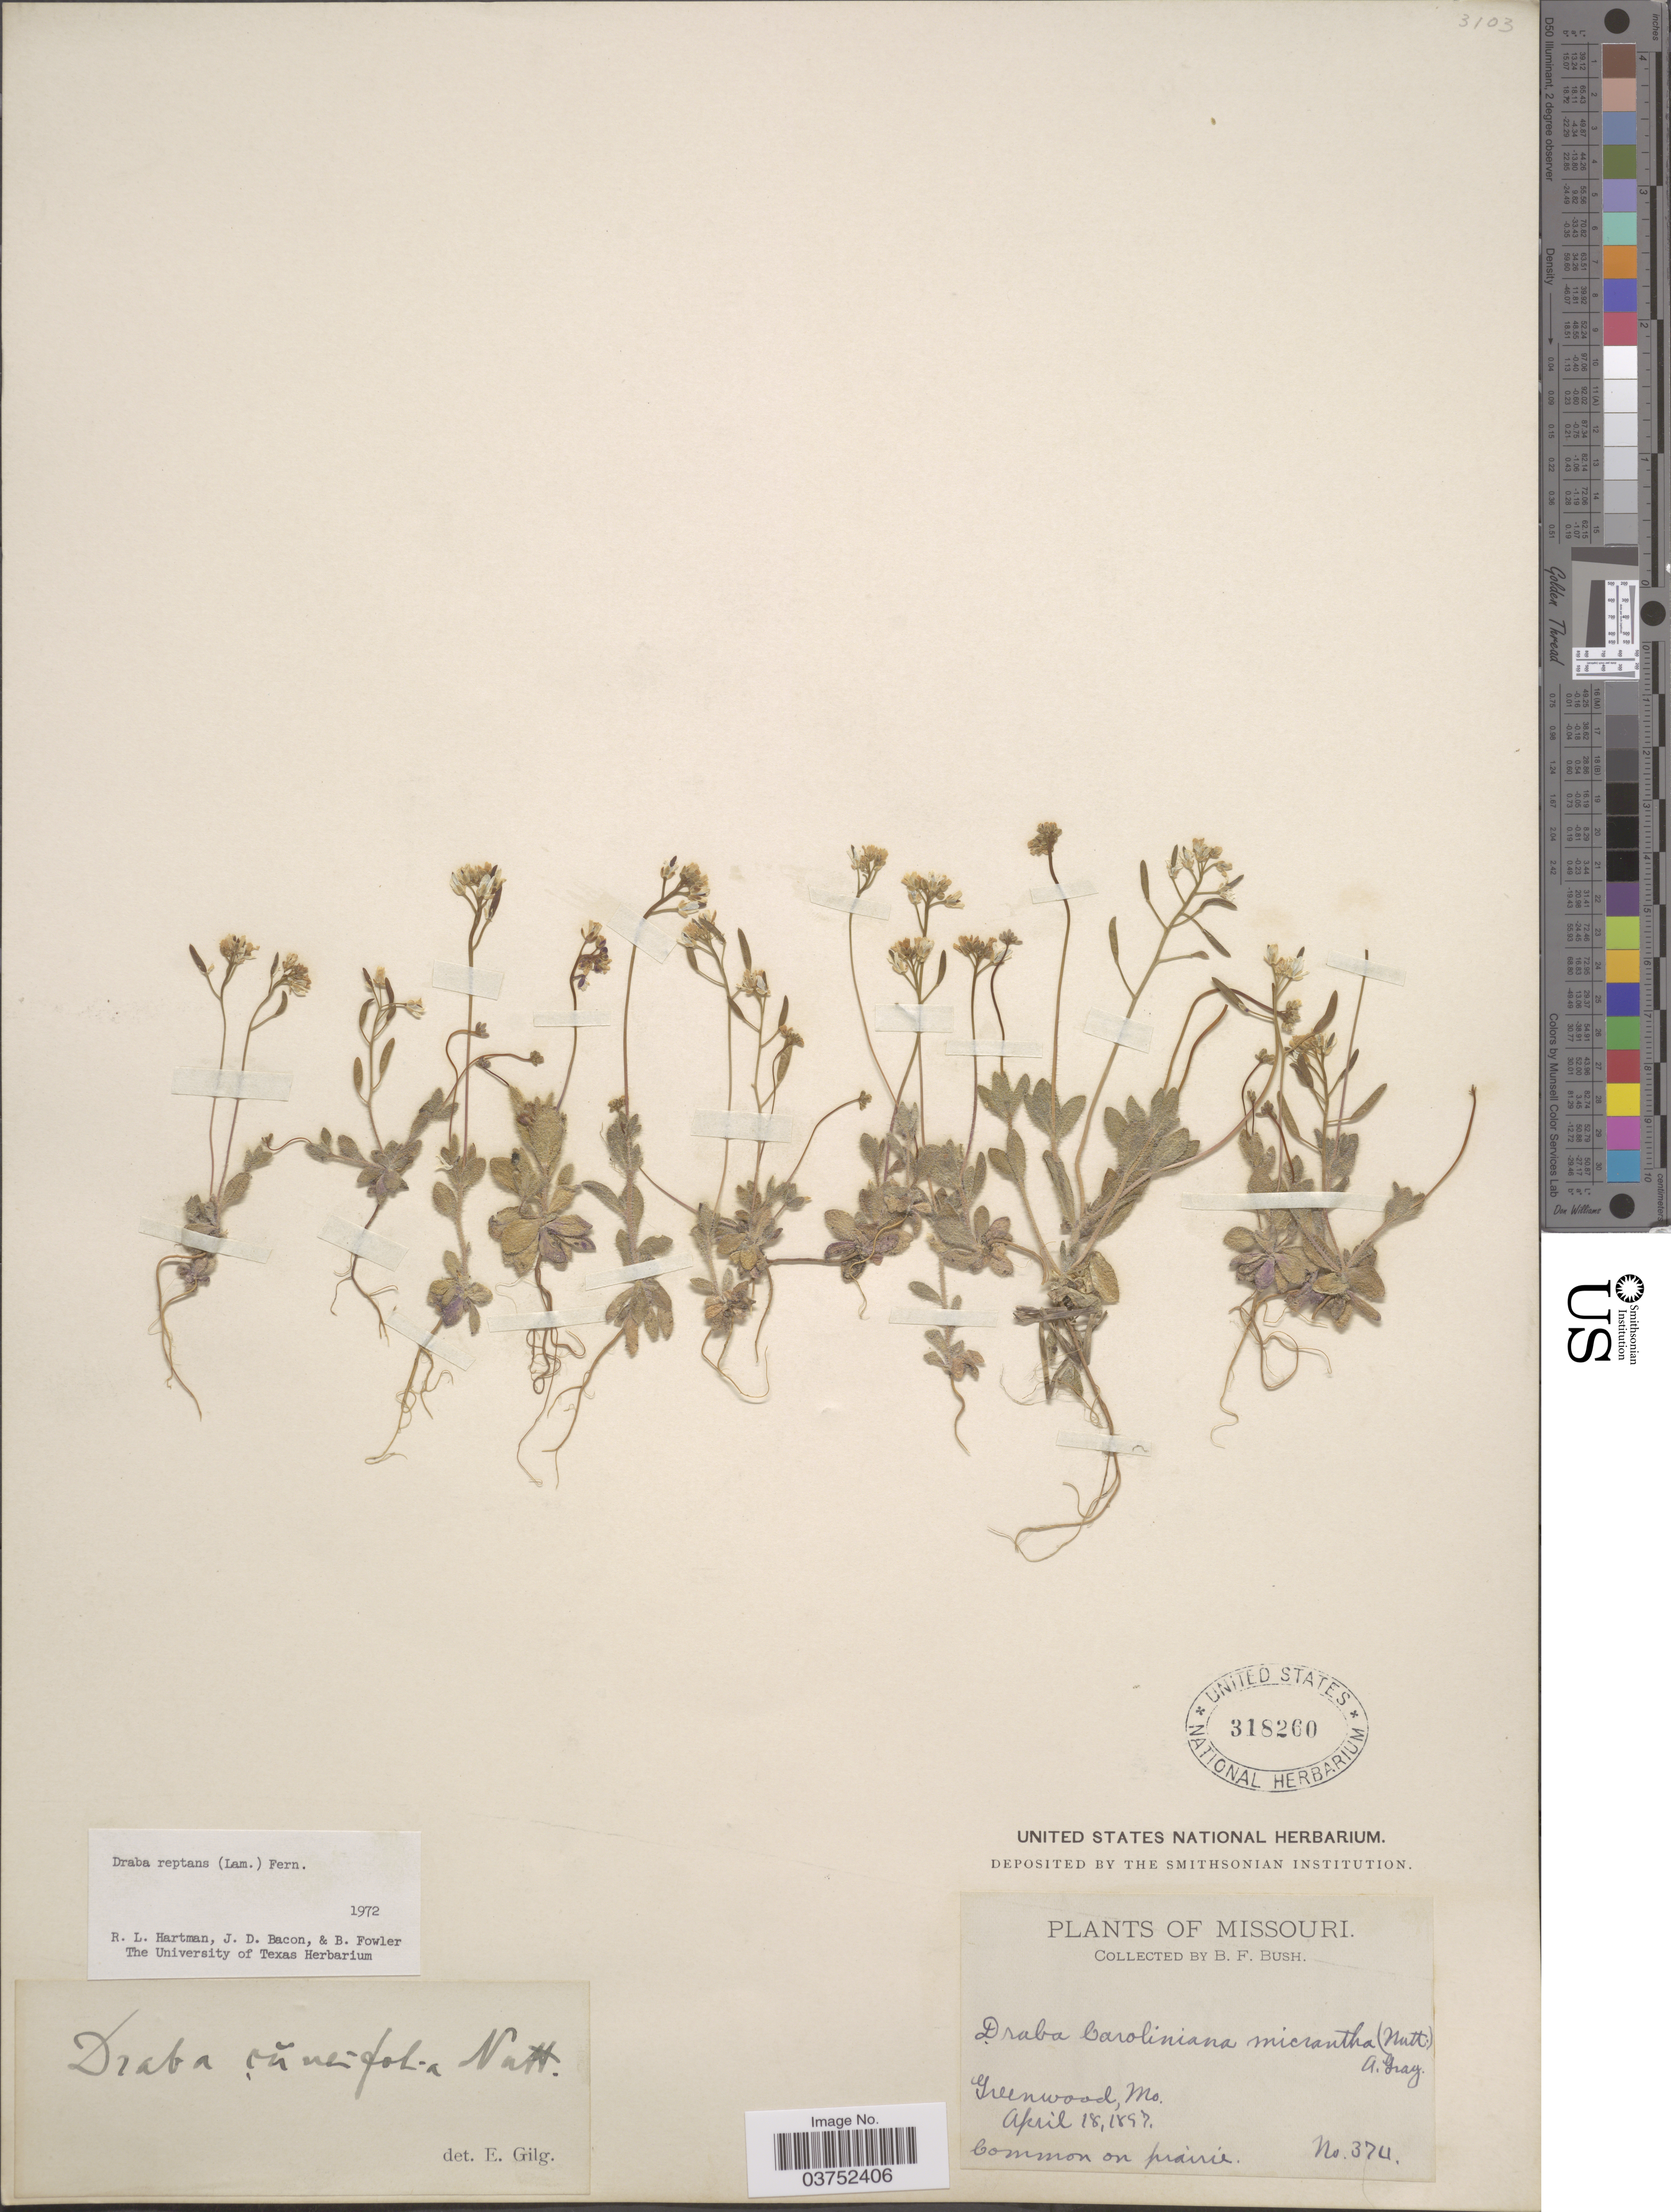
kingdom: Plantae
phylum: Tracheophyta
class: Magnoliopsida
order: Brassicales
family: Brassicaceae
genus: Draba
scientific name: Draba reptans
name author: (Lam.) Fernald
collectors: B. F. Bush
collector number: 374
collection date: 1897-04-18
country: United States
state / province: Missouri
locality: Greenwood.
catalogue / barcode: US 318260